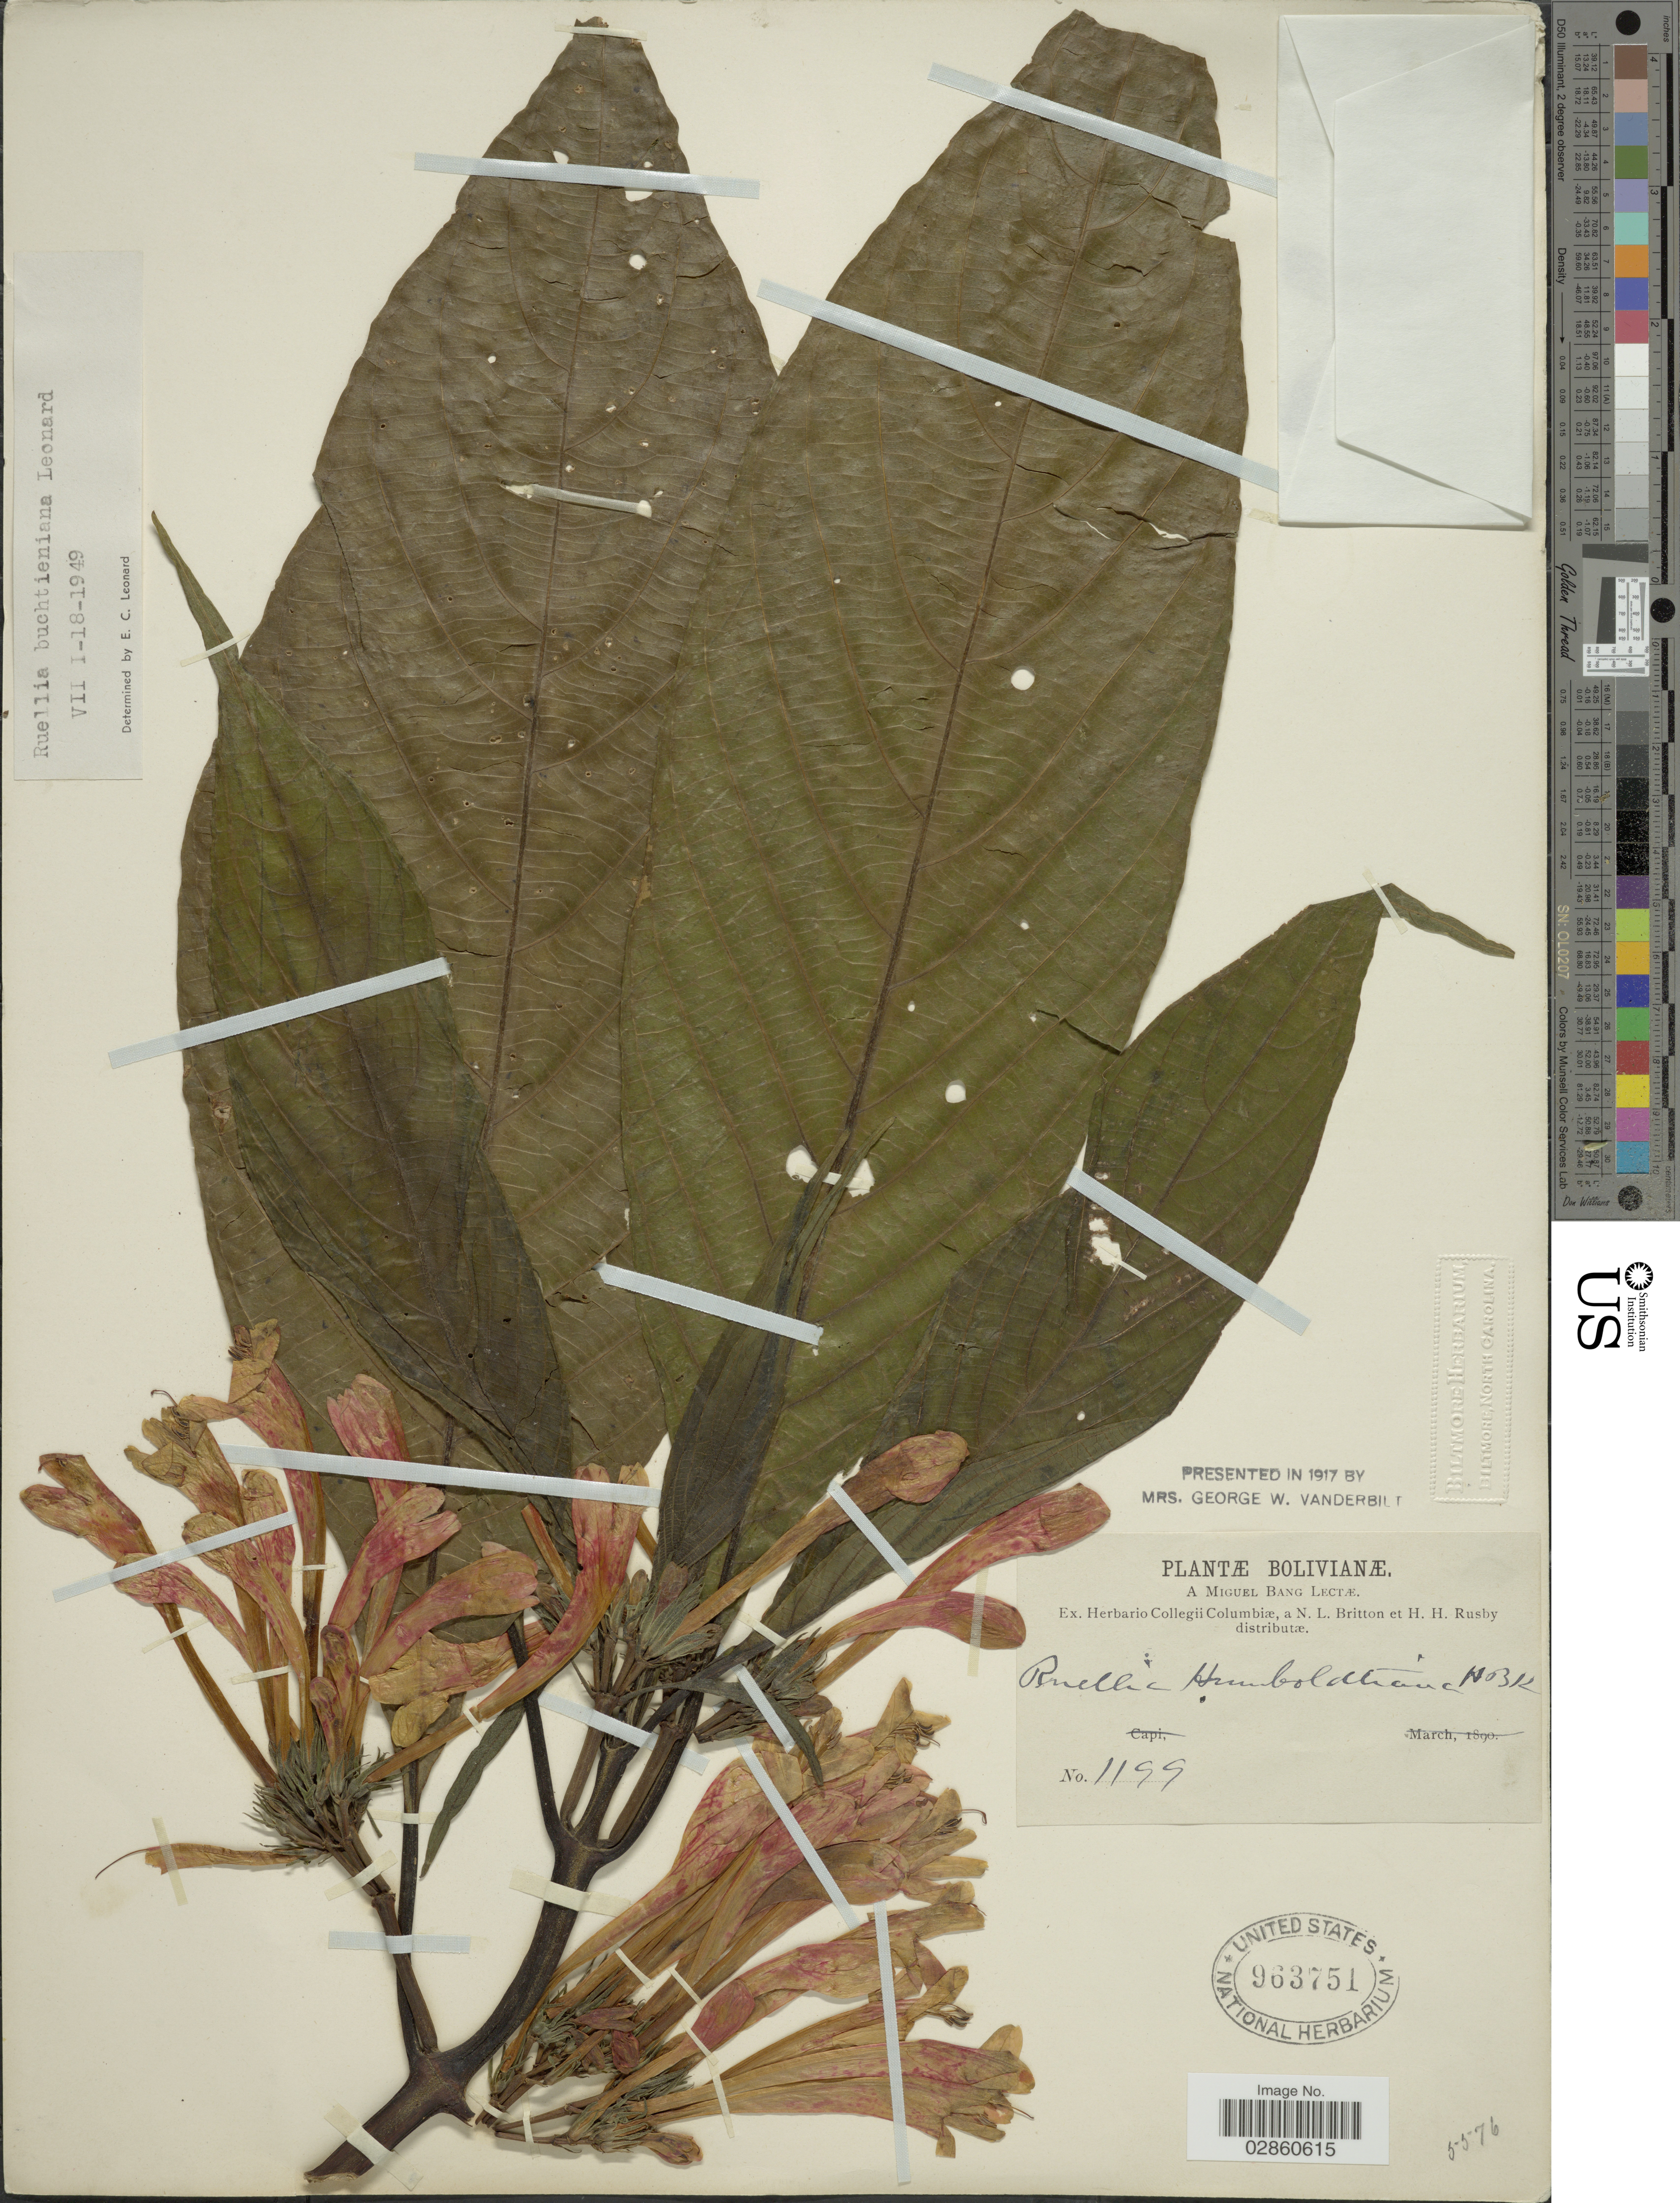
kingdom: Plantae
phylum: Tracheophyta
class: Magnoliopsida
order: Lamiales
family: Acanthaceae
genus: Ruellia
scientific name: Ruellia haenkeana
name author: (Nees) Wassh.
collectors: M. Bang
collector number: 1199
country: Bolivia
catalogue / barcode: US 963751